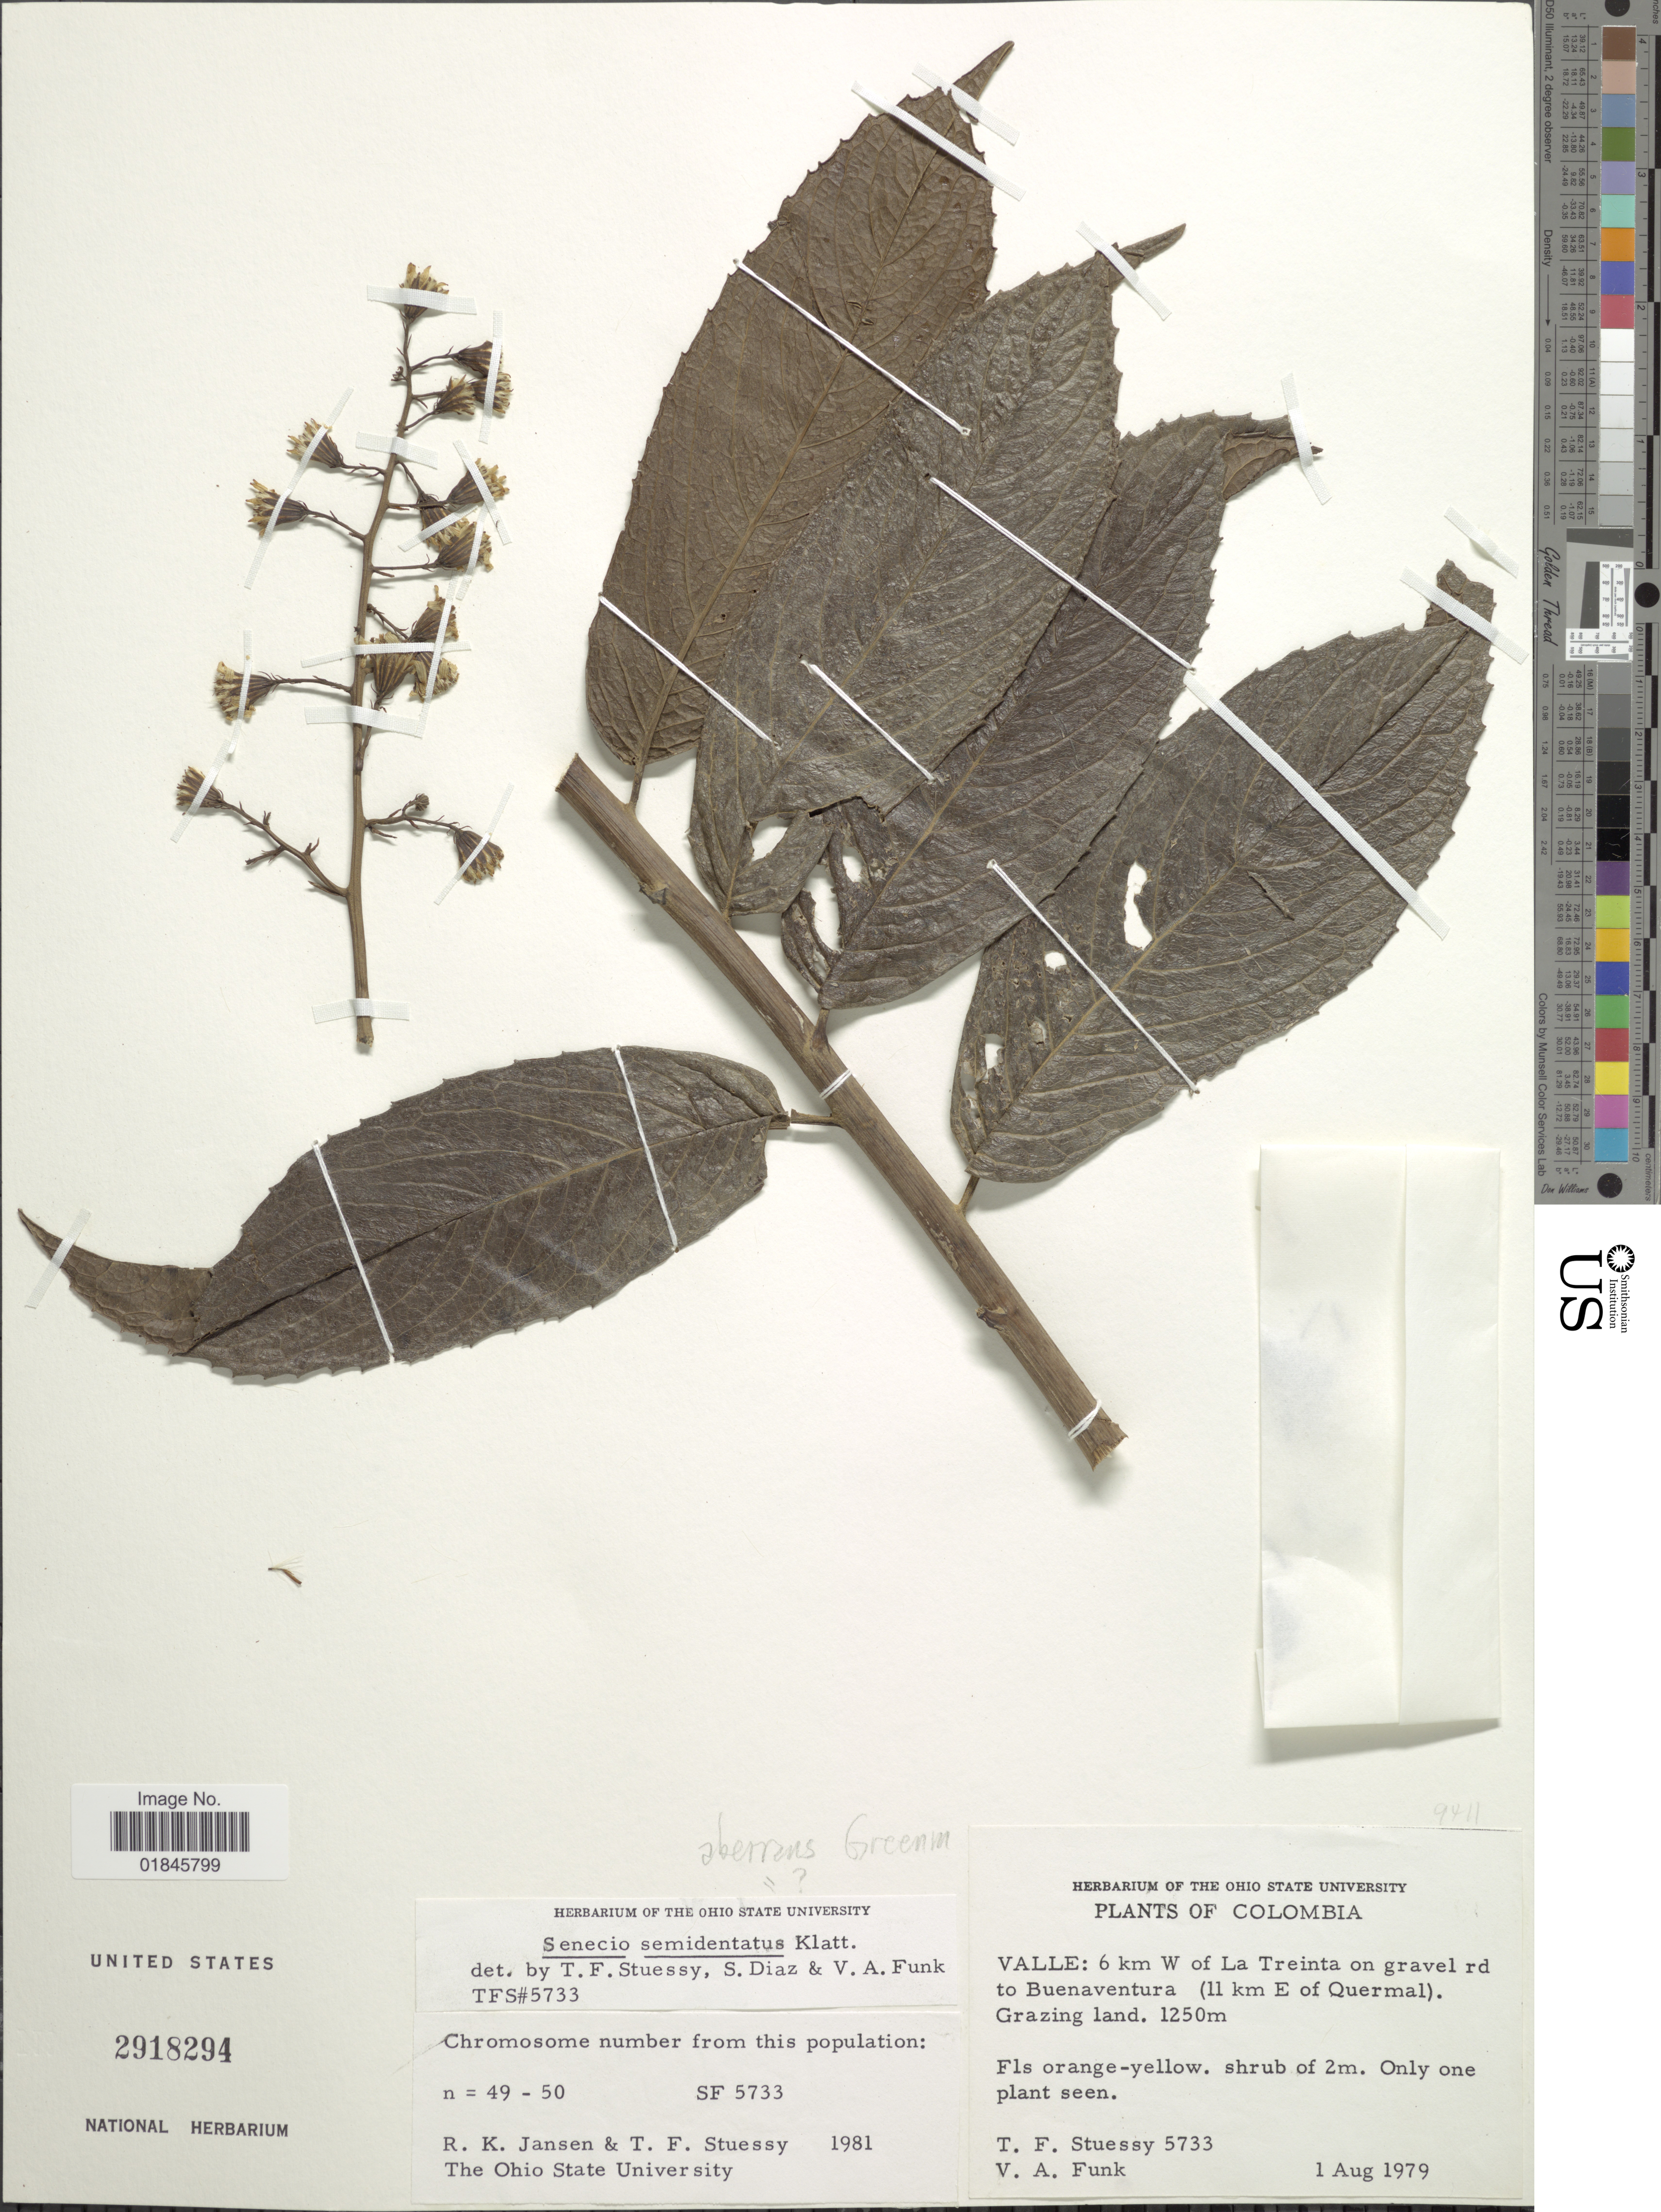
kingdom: Plantae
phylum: Tracheophyta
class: Magnoliopsida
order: Asterales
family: Asteraceae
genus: Pentacalia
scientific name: Pentacalia reflexa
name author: (Kunth) Cuatrec.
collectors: T. Stuessy & V. Funk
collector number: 5733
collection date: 1979-08-01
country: Colombia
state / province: Valle del Cauca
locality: Valle: 6 km W of La Treinta on gravel rd to Buenaventura (11 km E of Quermal)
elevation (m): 1250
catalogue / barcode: US 2918294